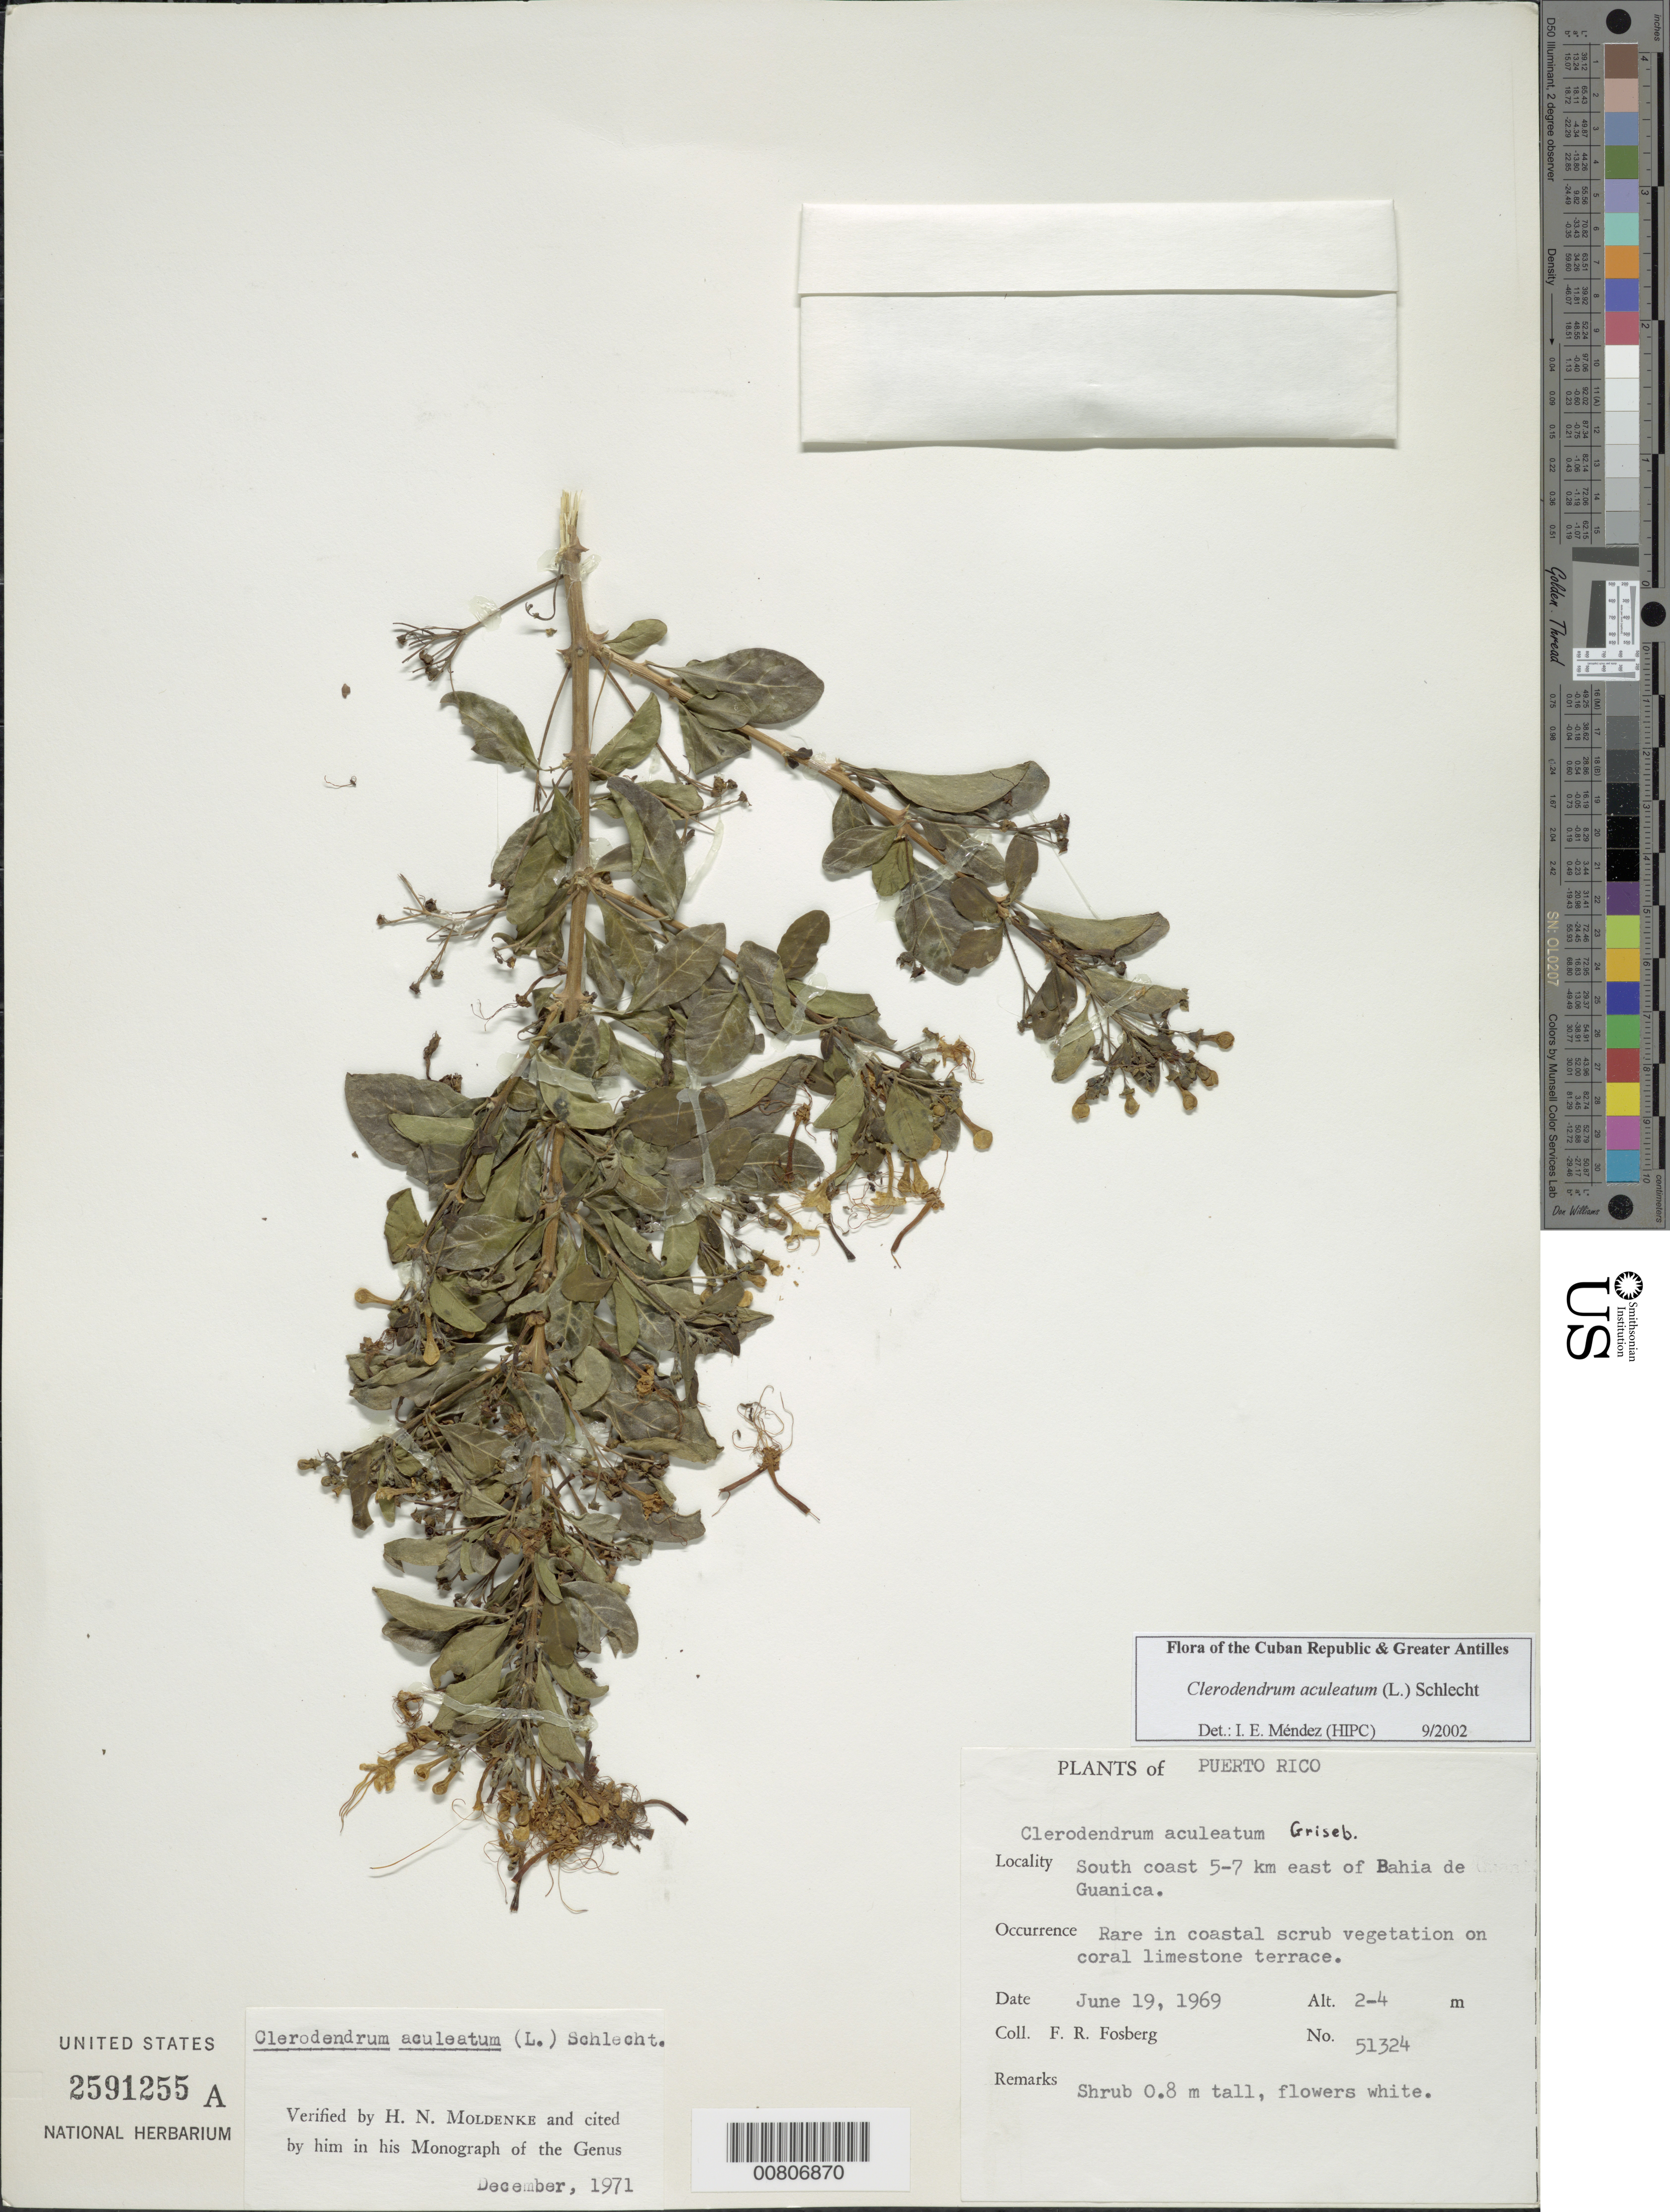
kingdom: Plantae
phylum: Tracheophyta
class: Magnoliopsida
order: Lamiales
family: Lamiaceae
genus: Clerodendrum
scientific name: Clerodendrum aculeatum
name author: (L.) Schltdl.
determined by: Méndez, Isidro E., (HIPC)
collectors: F. R. Fosberg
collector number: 51324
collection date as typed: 19 Jun 1969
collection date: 1969-06-19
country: Puerto Rico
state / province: Guanica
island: Puerto Rico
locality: Bahia de Guanica, S coast 5-7 km E of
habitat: Coastal scrub vegetation on coral limestone terreace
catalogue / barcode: US 2591255A